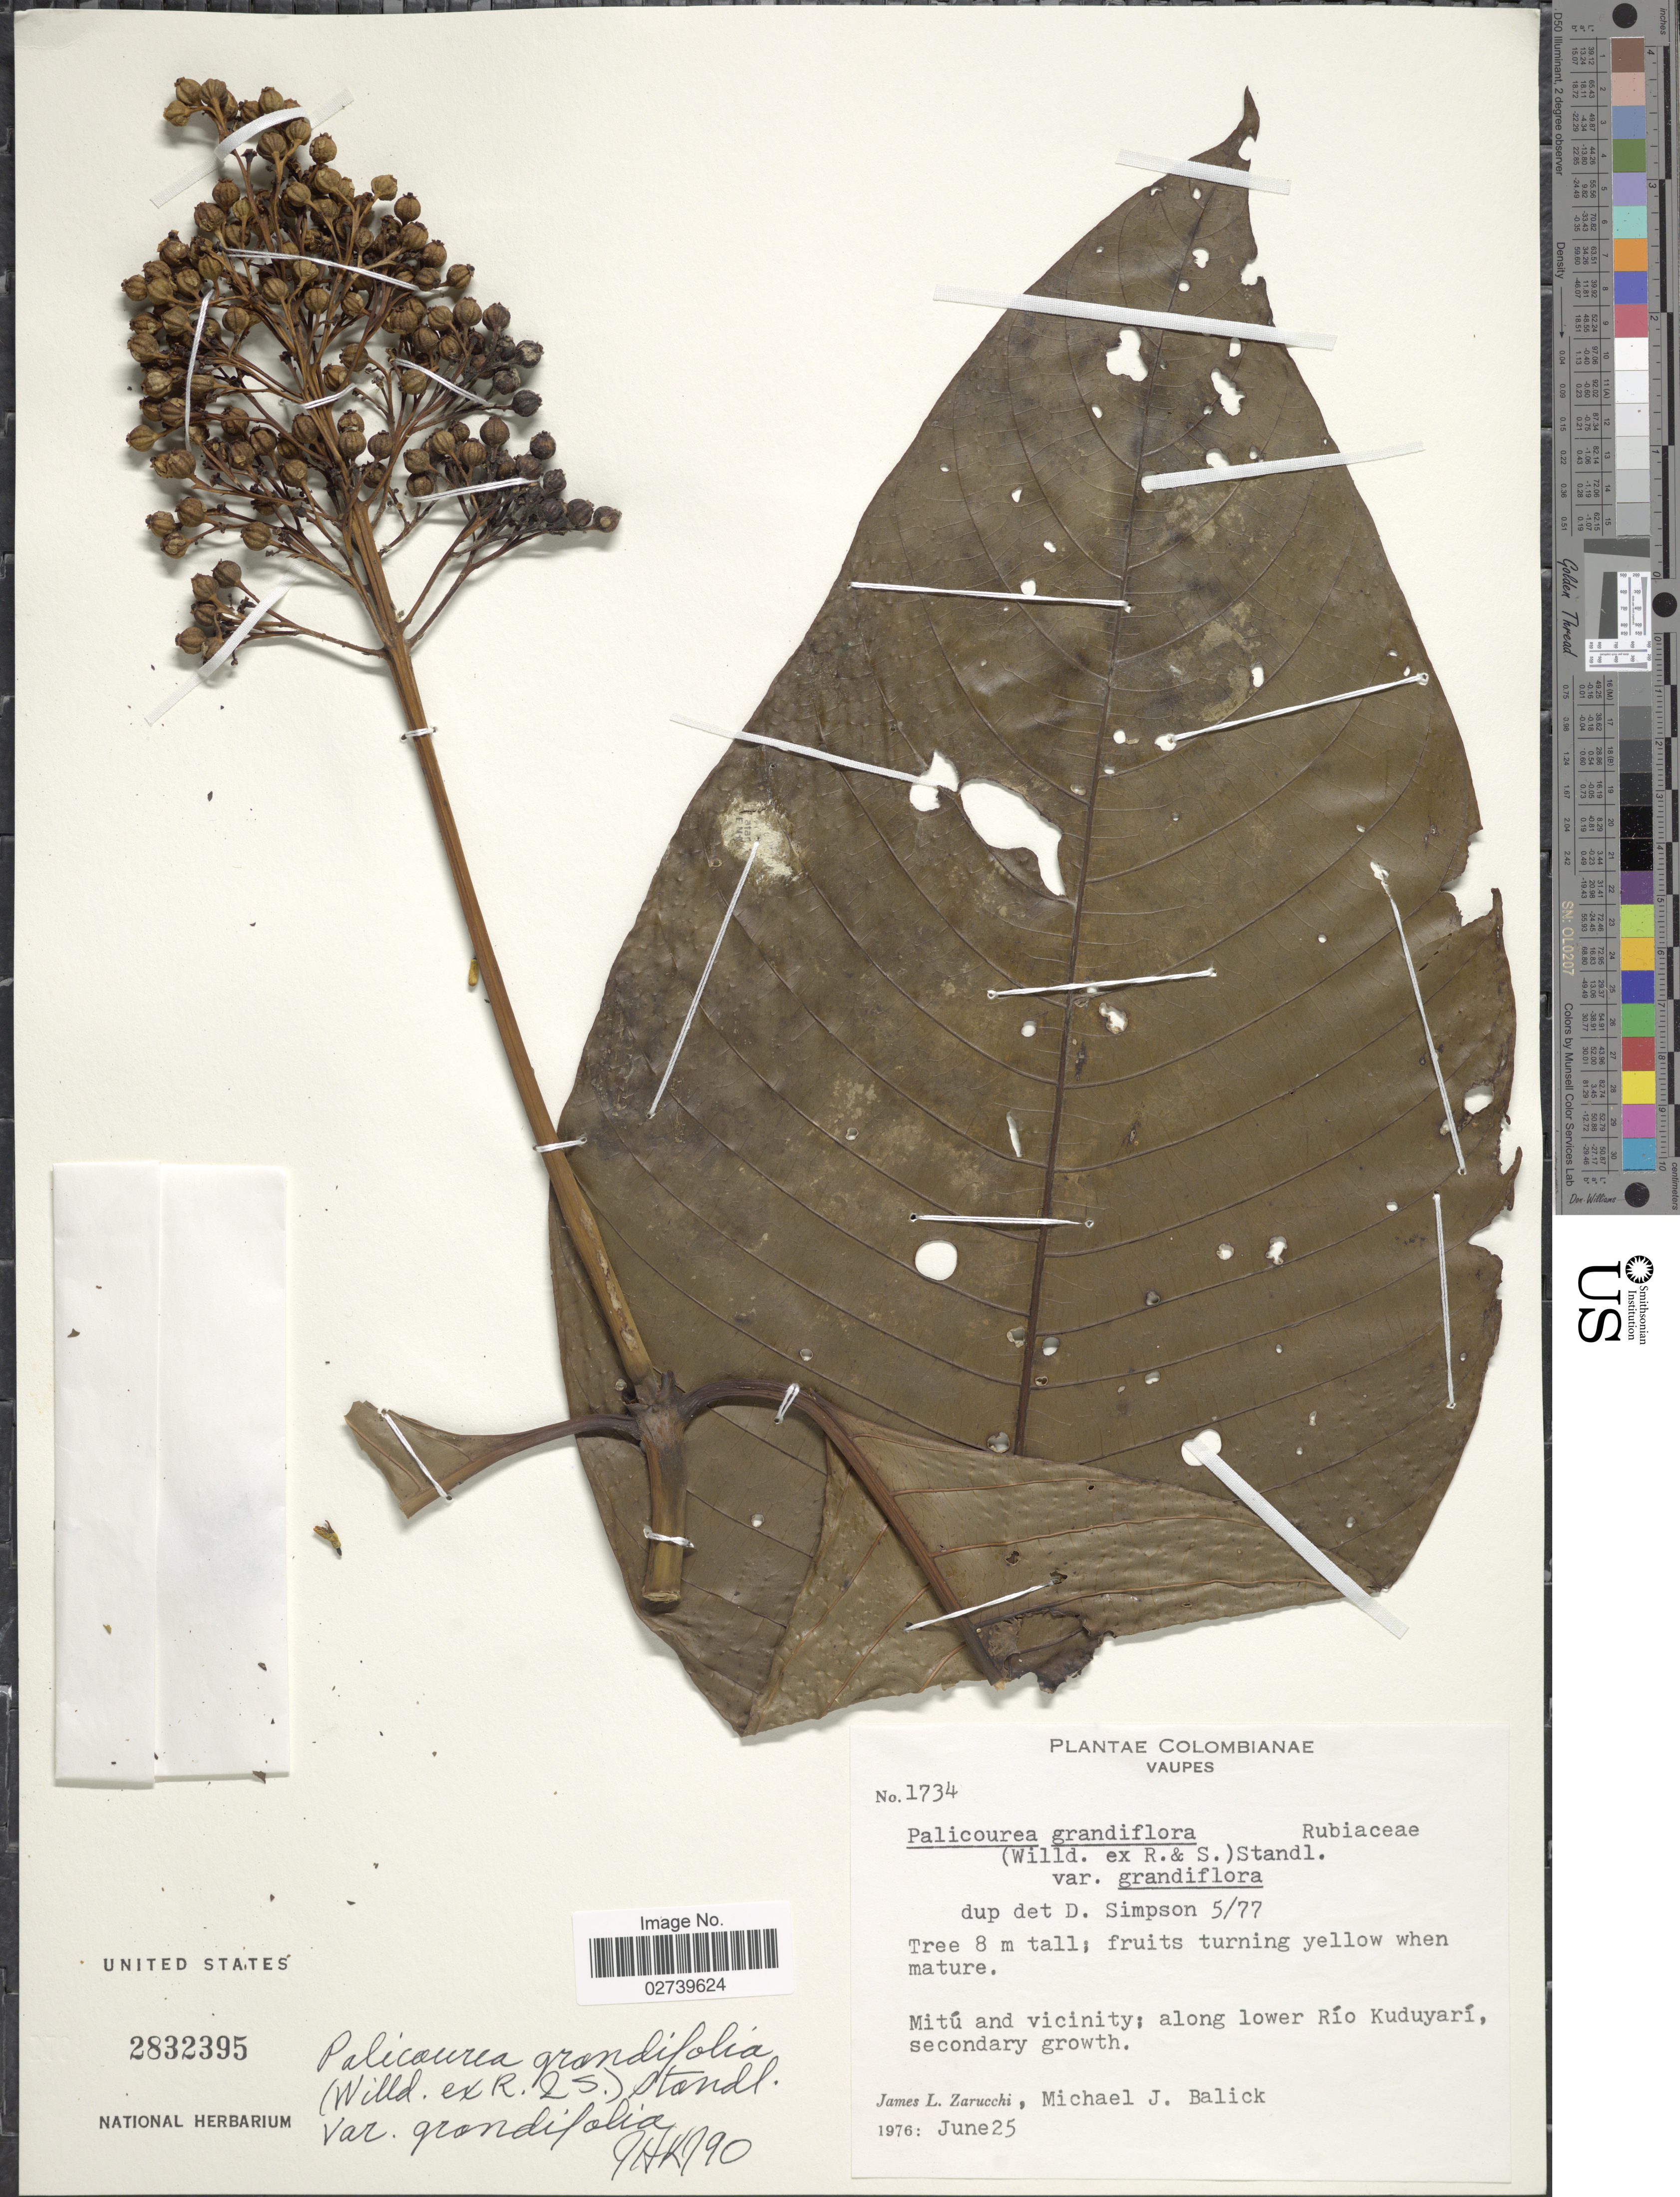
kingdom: Plantae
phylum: Tracheophyta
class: Magnoliopsida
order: Gentianales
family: Rubiaceae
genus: Palicourea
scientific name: Palicourea grandifolia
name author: (Willd. ex Rose & Schult.) Standl.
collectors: J. L. Zarucchi & M. J. Balick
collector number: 1734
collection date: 1976-06-25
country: Colombia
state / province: Vaupés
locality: Colombianae, Mitu and vicinity; along lower Rio Kuduyari.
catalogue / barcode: US 2832395